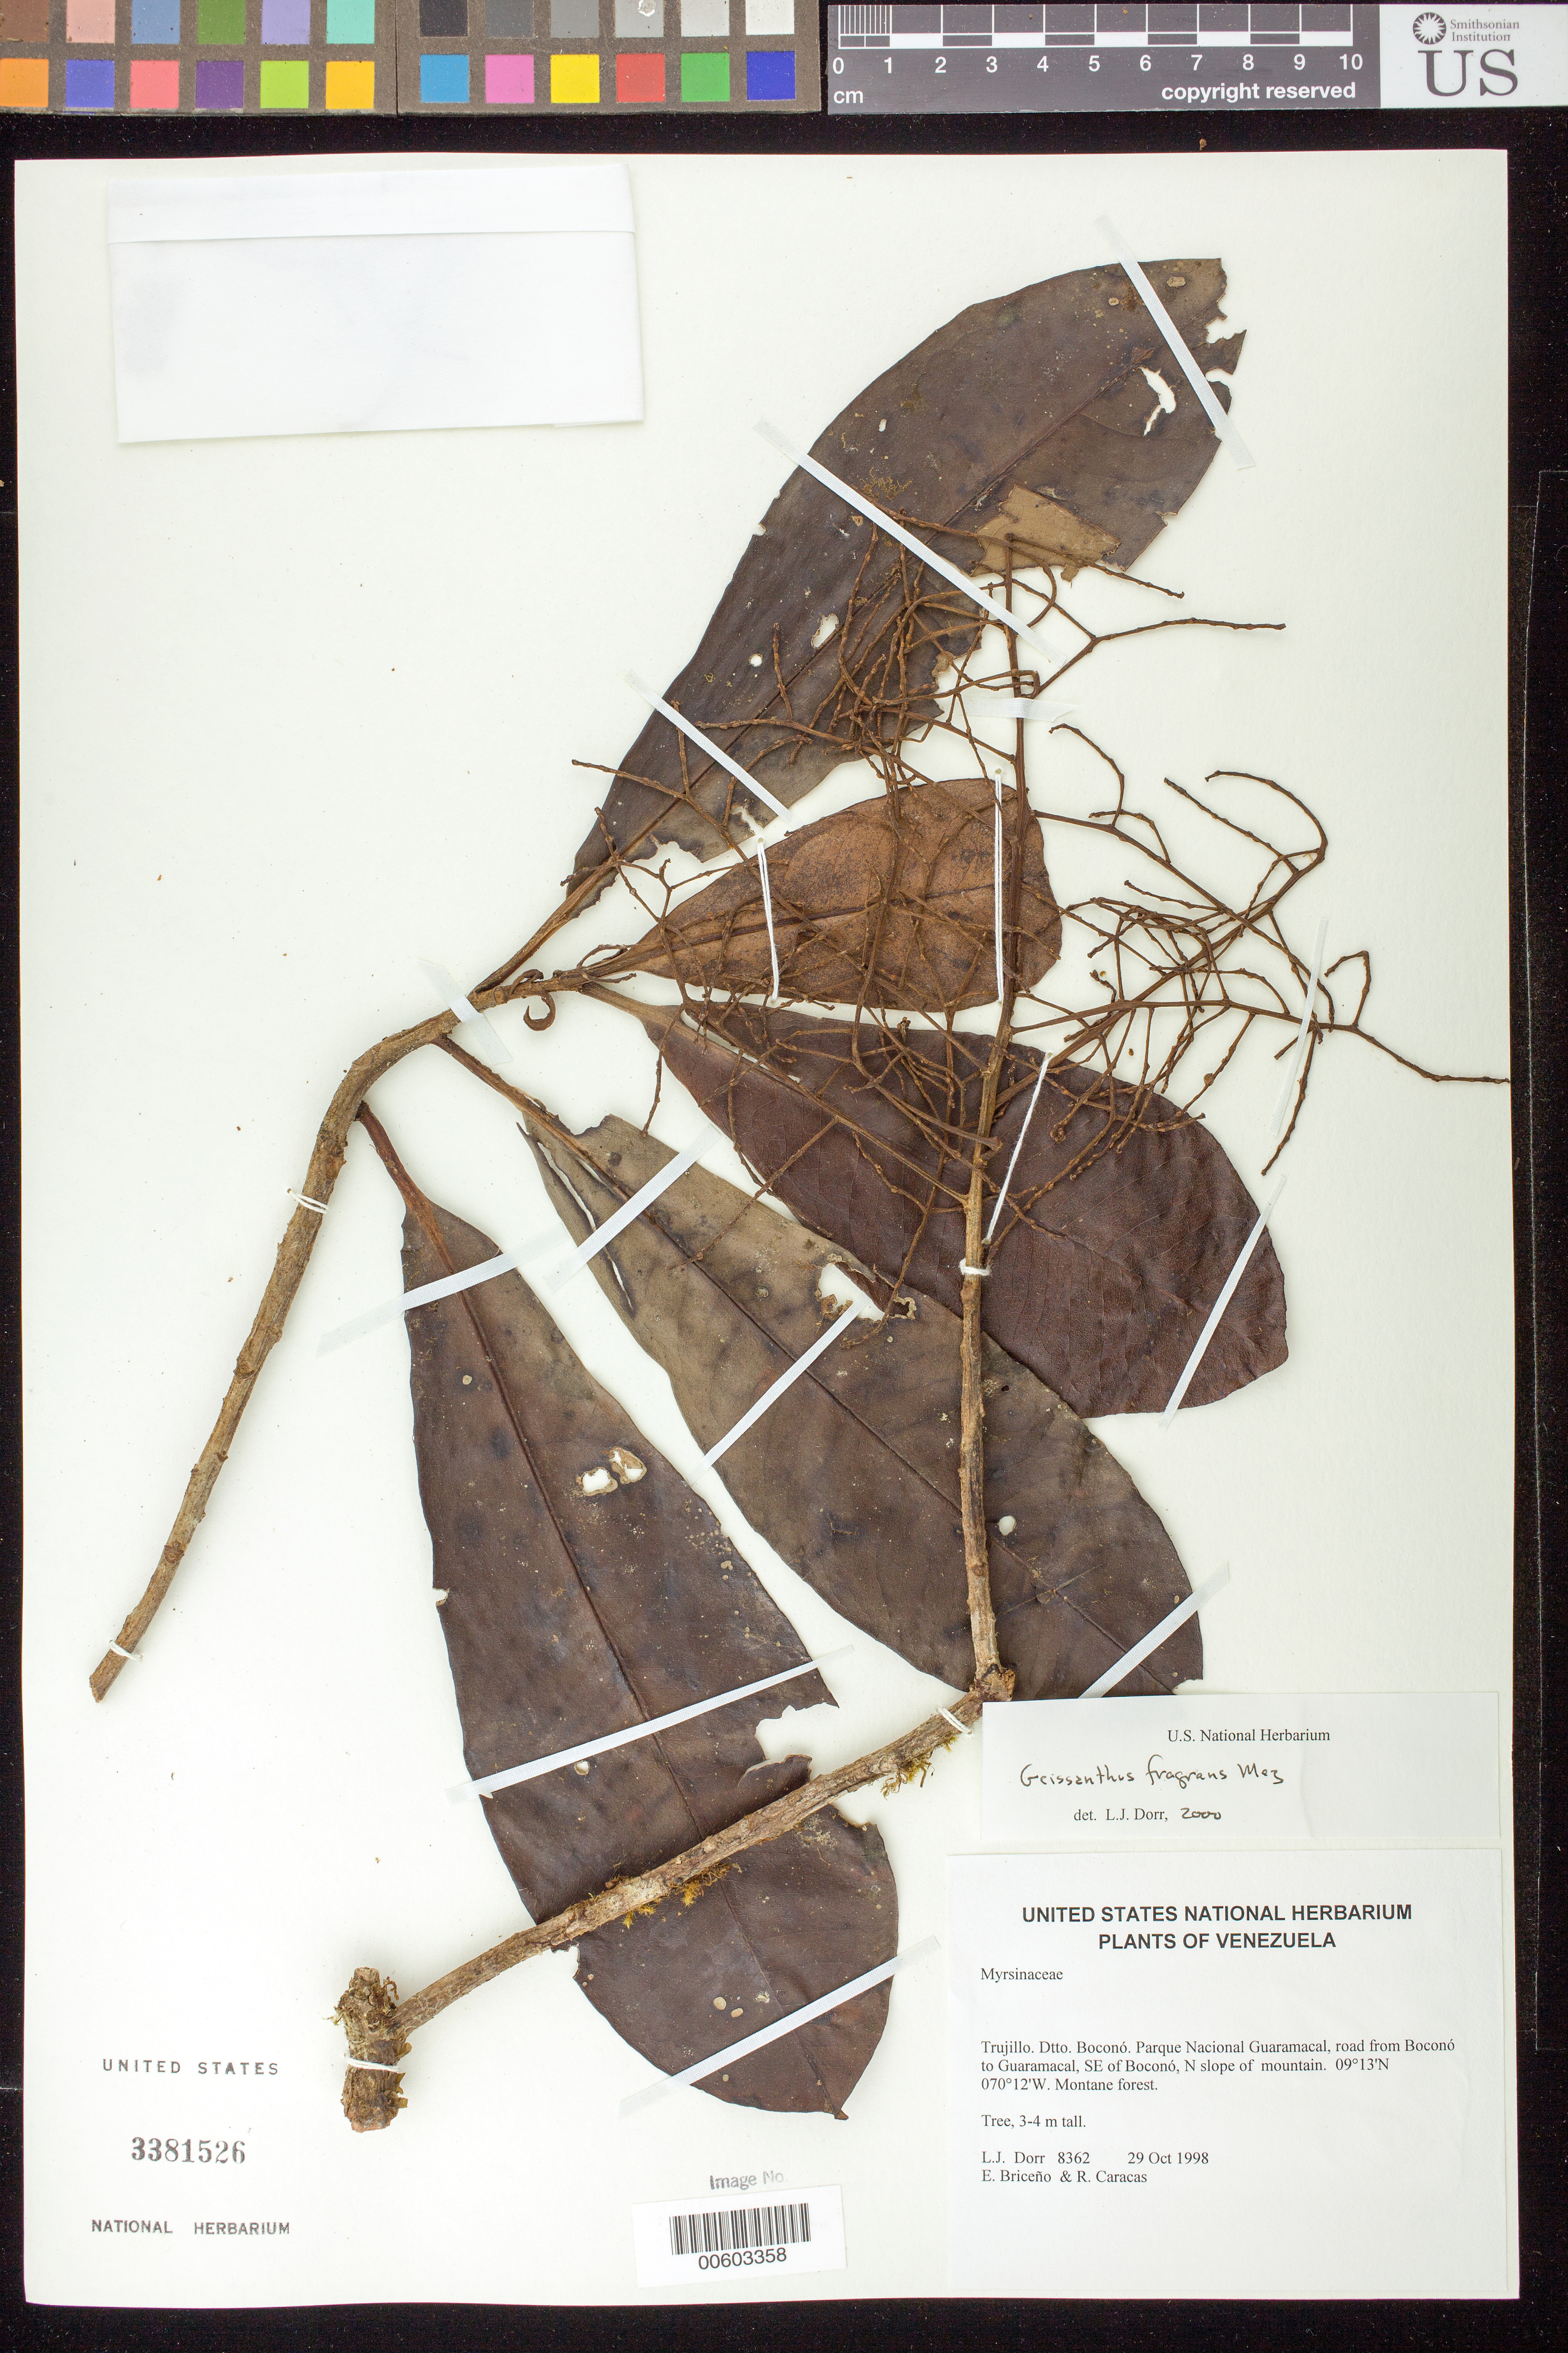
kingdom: Plantae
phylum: Tracheophyta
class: Magnoliopsida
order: Ericales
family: Primulaceae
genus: Geissanthus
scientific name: Geissanthus fragrans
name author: Mez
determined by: Dorr, L. J., (BOT), Smithsonian Institution - National Museum of Natural History (UNITED STATES)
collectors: L. J. Dorr, E. Briceño & R. Caracas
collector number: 8362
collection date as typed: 29 Oct 1998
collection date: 1998-10-29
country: Venezuela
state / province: Trujillo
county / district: Boconó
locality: Parque Nacional Guaramacal, road from Boconó to Guaramacal, SE of Boconó, N slope of mountain.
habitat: Montane forest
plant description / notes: BRIT, NY, PORT, US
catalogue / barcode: US 3381526